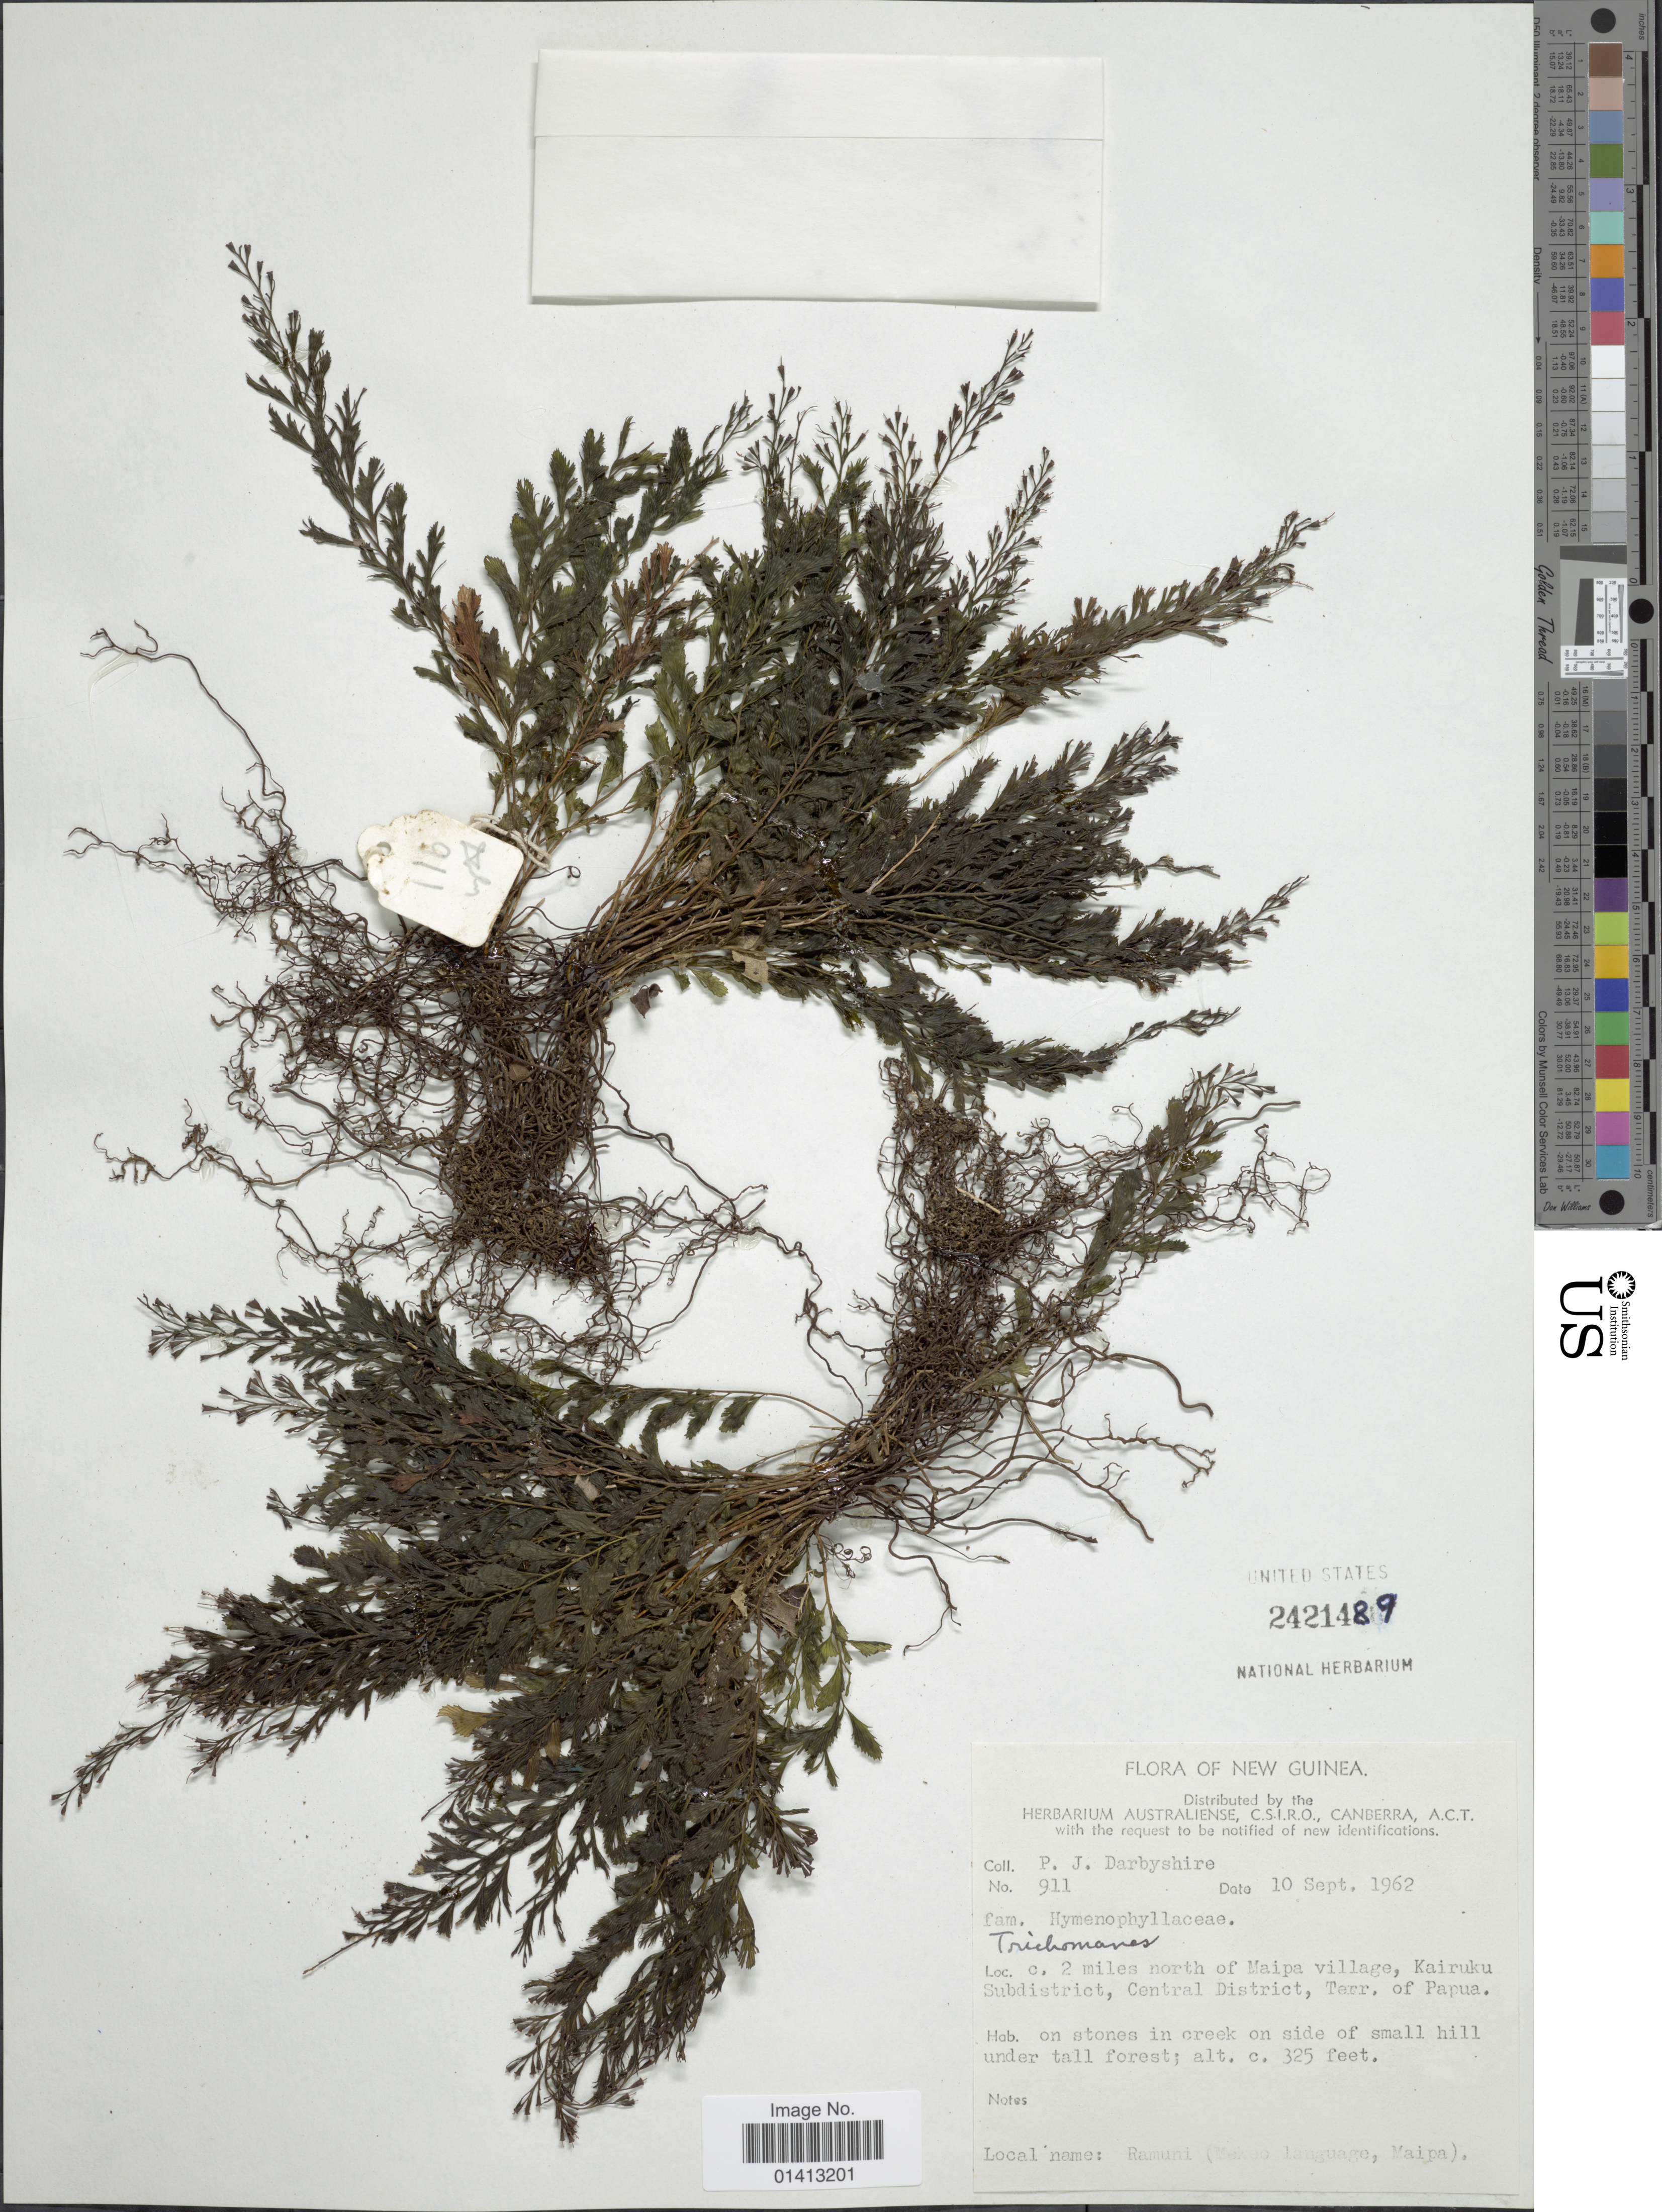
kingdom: Plantae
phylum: Tracheophyta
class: Polypodiopsida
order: Hymenophyllales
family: Hymenophyllaceae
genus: Crepidomanes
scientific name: Crepidomanes sp.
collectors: P. Darbyshire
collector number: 911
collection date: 1962-09-10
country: Papua New Guinea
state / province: Central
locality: New Guinea, c. 2 miles north of Maipa village, Kairuku Subdistrict, central District, Terr of Papua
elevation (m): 99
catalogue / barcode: US 2421489